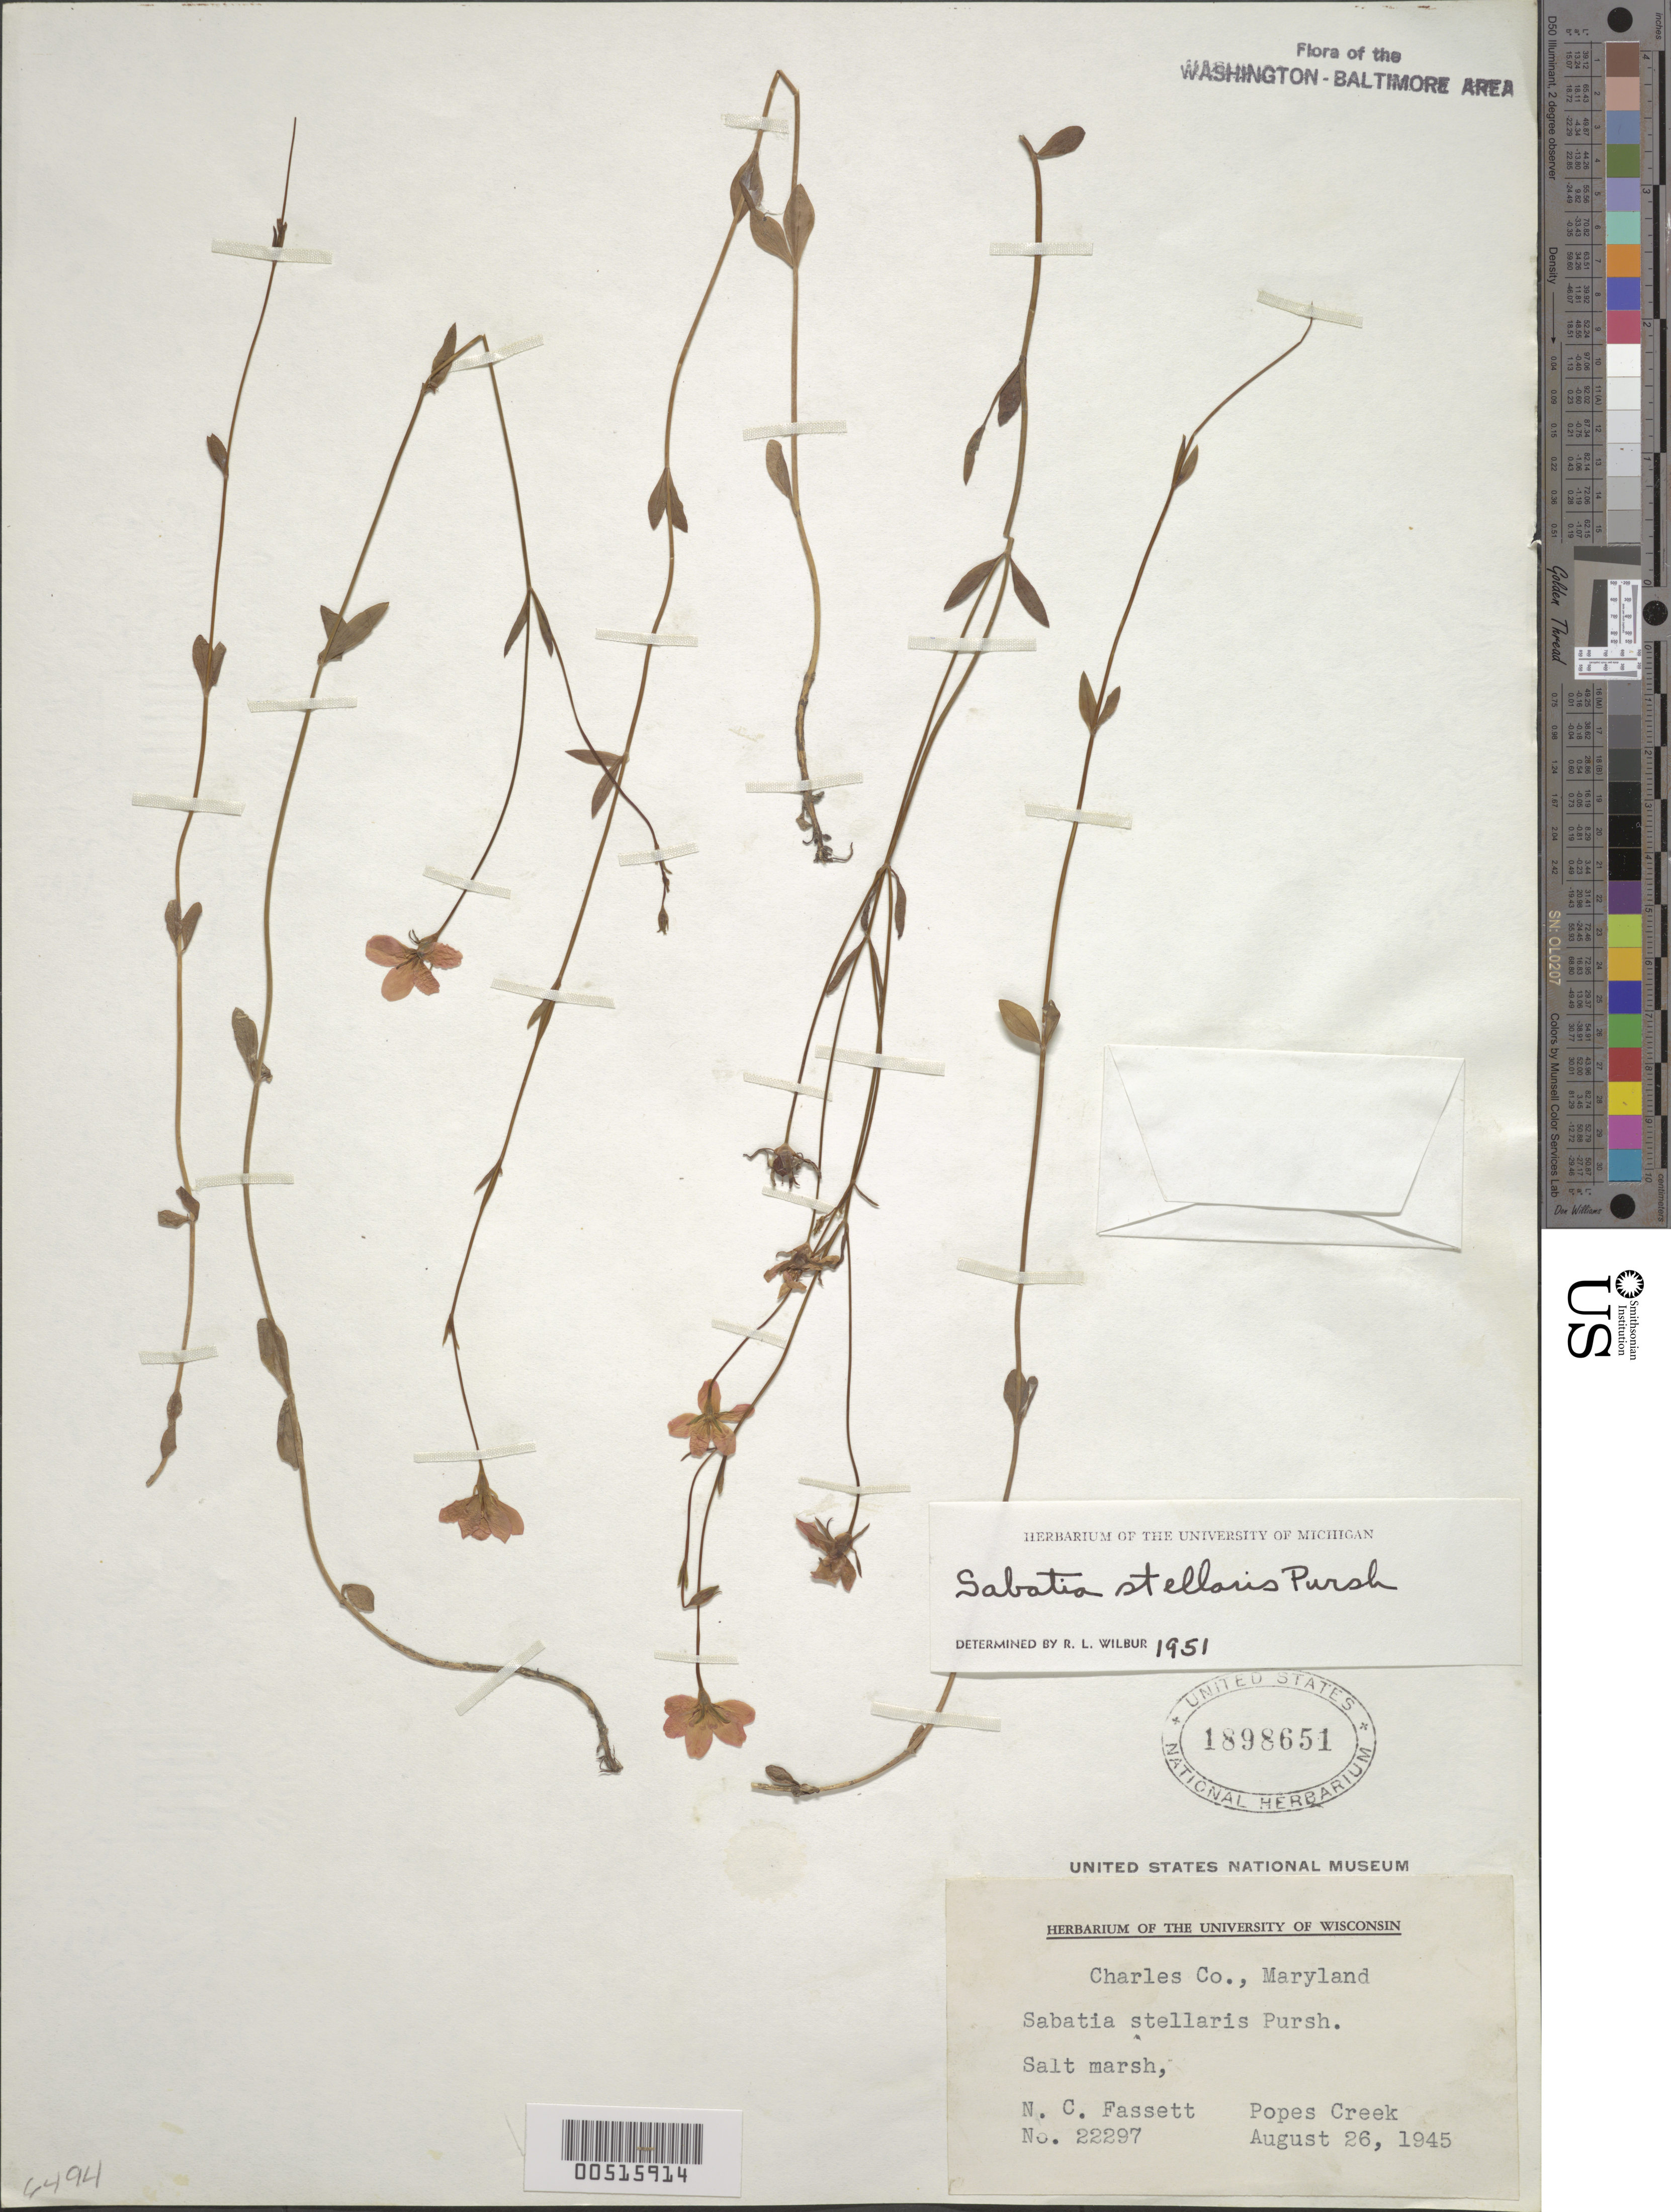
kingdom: Plantae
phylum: Tracheophyta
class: Magnoliopsida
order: Gentianales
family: Gentianaceae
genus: Sabatia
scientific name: Sabatia stellaris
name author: Pursh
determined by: Wilbur, R. L.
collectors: N. C. Fassett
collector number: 22297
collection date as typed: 26 Aug 1945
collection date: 1945-08-26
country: United States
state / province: Maryland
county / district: Charles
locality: Popes Creek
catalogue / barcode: US 1899651